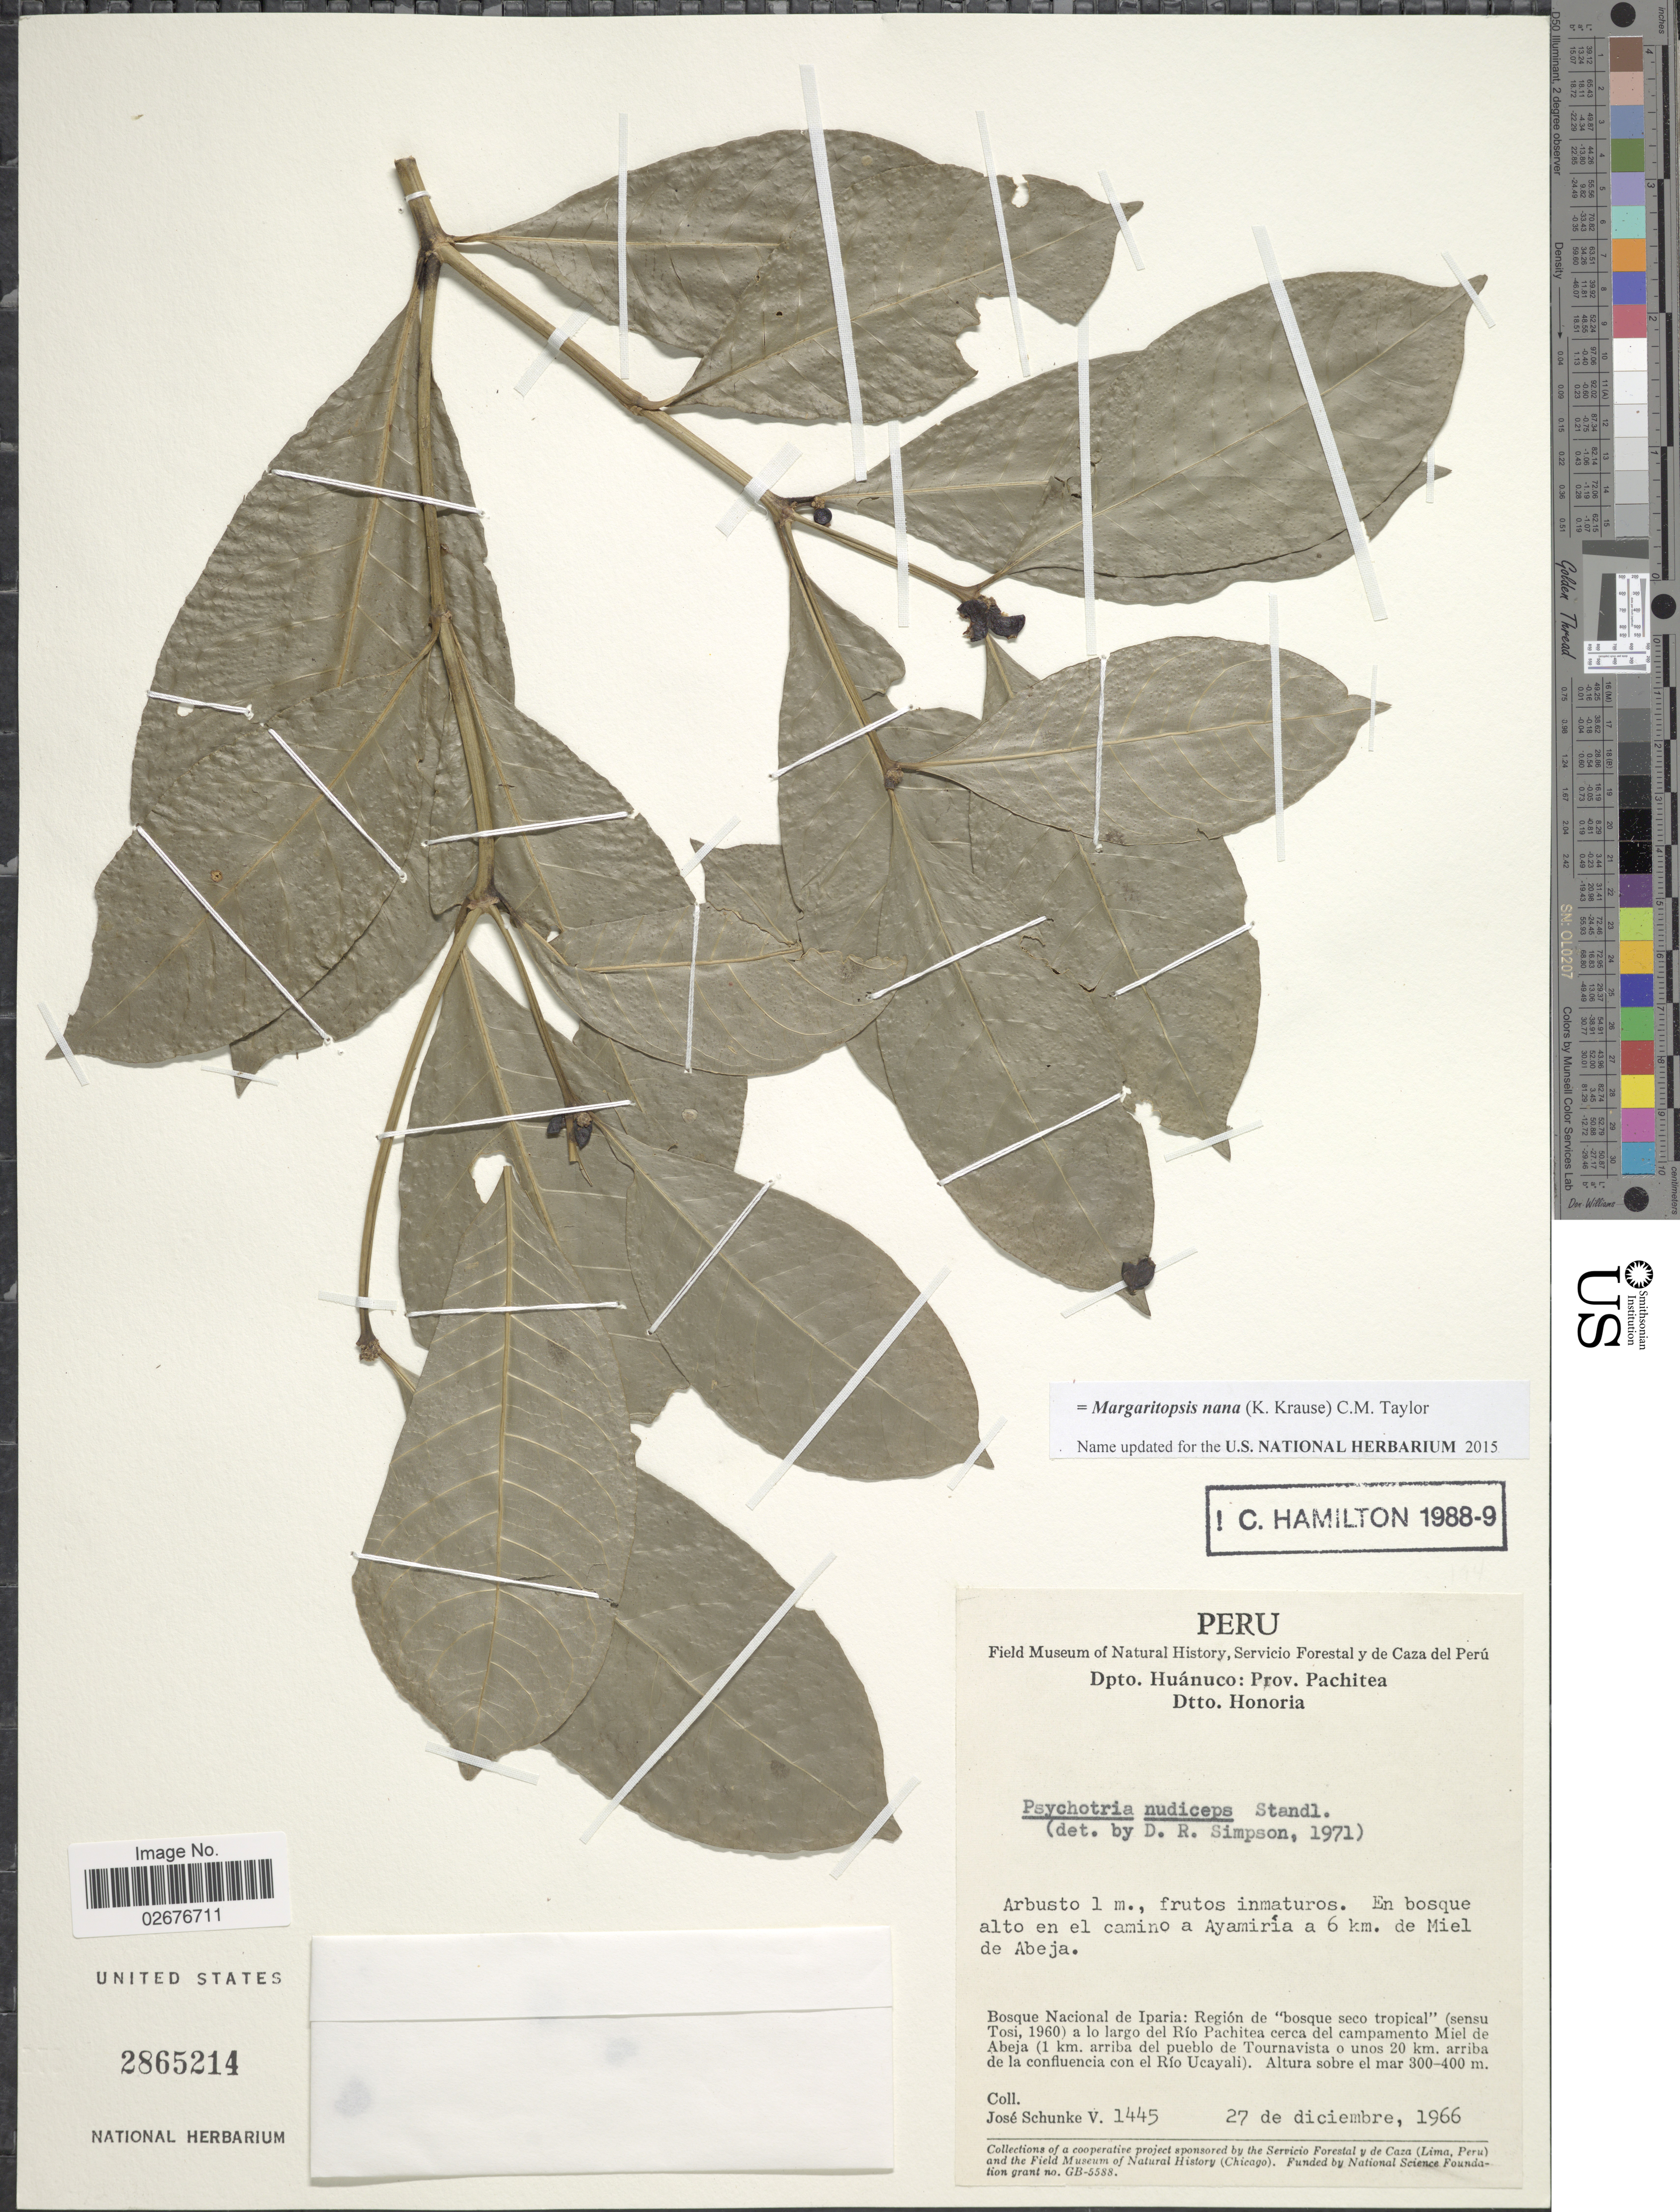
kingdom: Plantae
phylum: Tracheophyta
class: Magnoliopsida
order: Gentianales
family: Rubiaceae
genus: Margaritopsis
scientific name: Margaritopsis nana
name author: (K. Krause) C.M. Taylor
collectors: J. Schunke Vigo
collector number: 1445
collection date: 1966-12-27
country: Peru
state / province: Huánuco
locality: Prov. Pachitea, Dtto. Honoria, en bosque alto en el camino a Ayamiria a 6 km. de Miel de Abeja, Bosque Nacional de Iparia: Region de "bosque seco tropical" a lo largo del Rio Pachitea cerca del campamento Miel de Abeja (1 km. arriba del pueblo de Tournavista o unos 20 km. arriba de la confluencia con el Rio Ucayali)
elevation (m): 300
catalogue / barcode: US 2865214